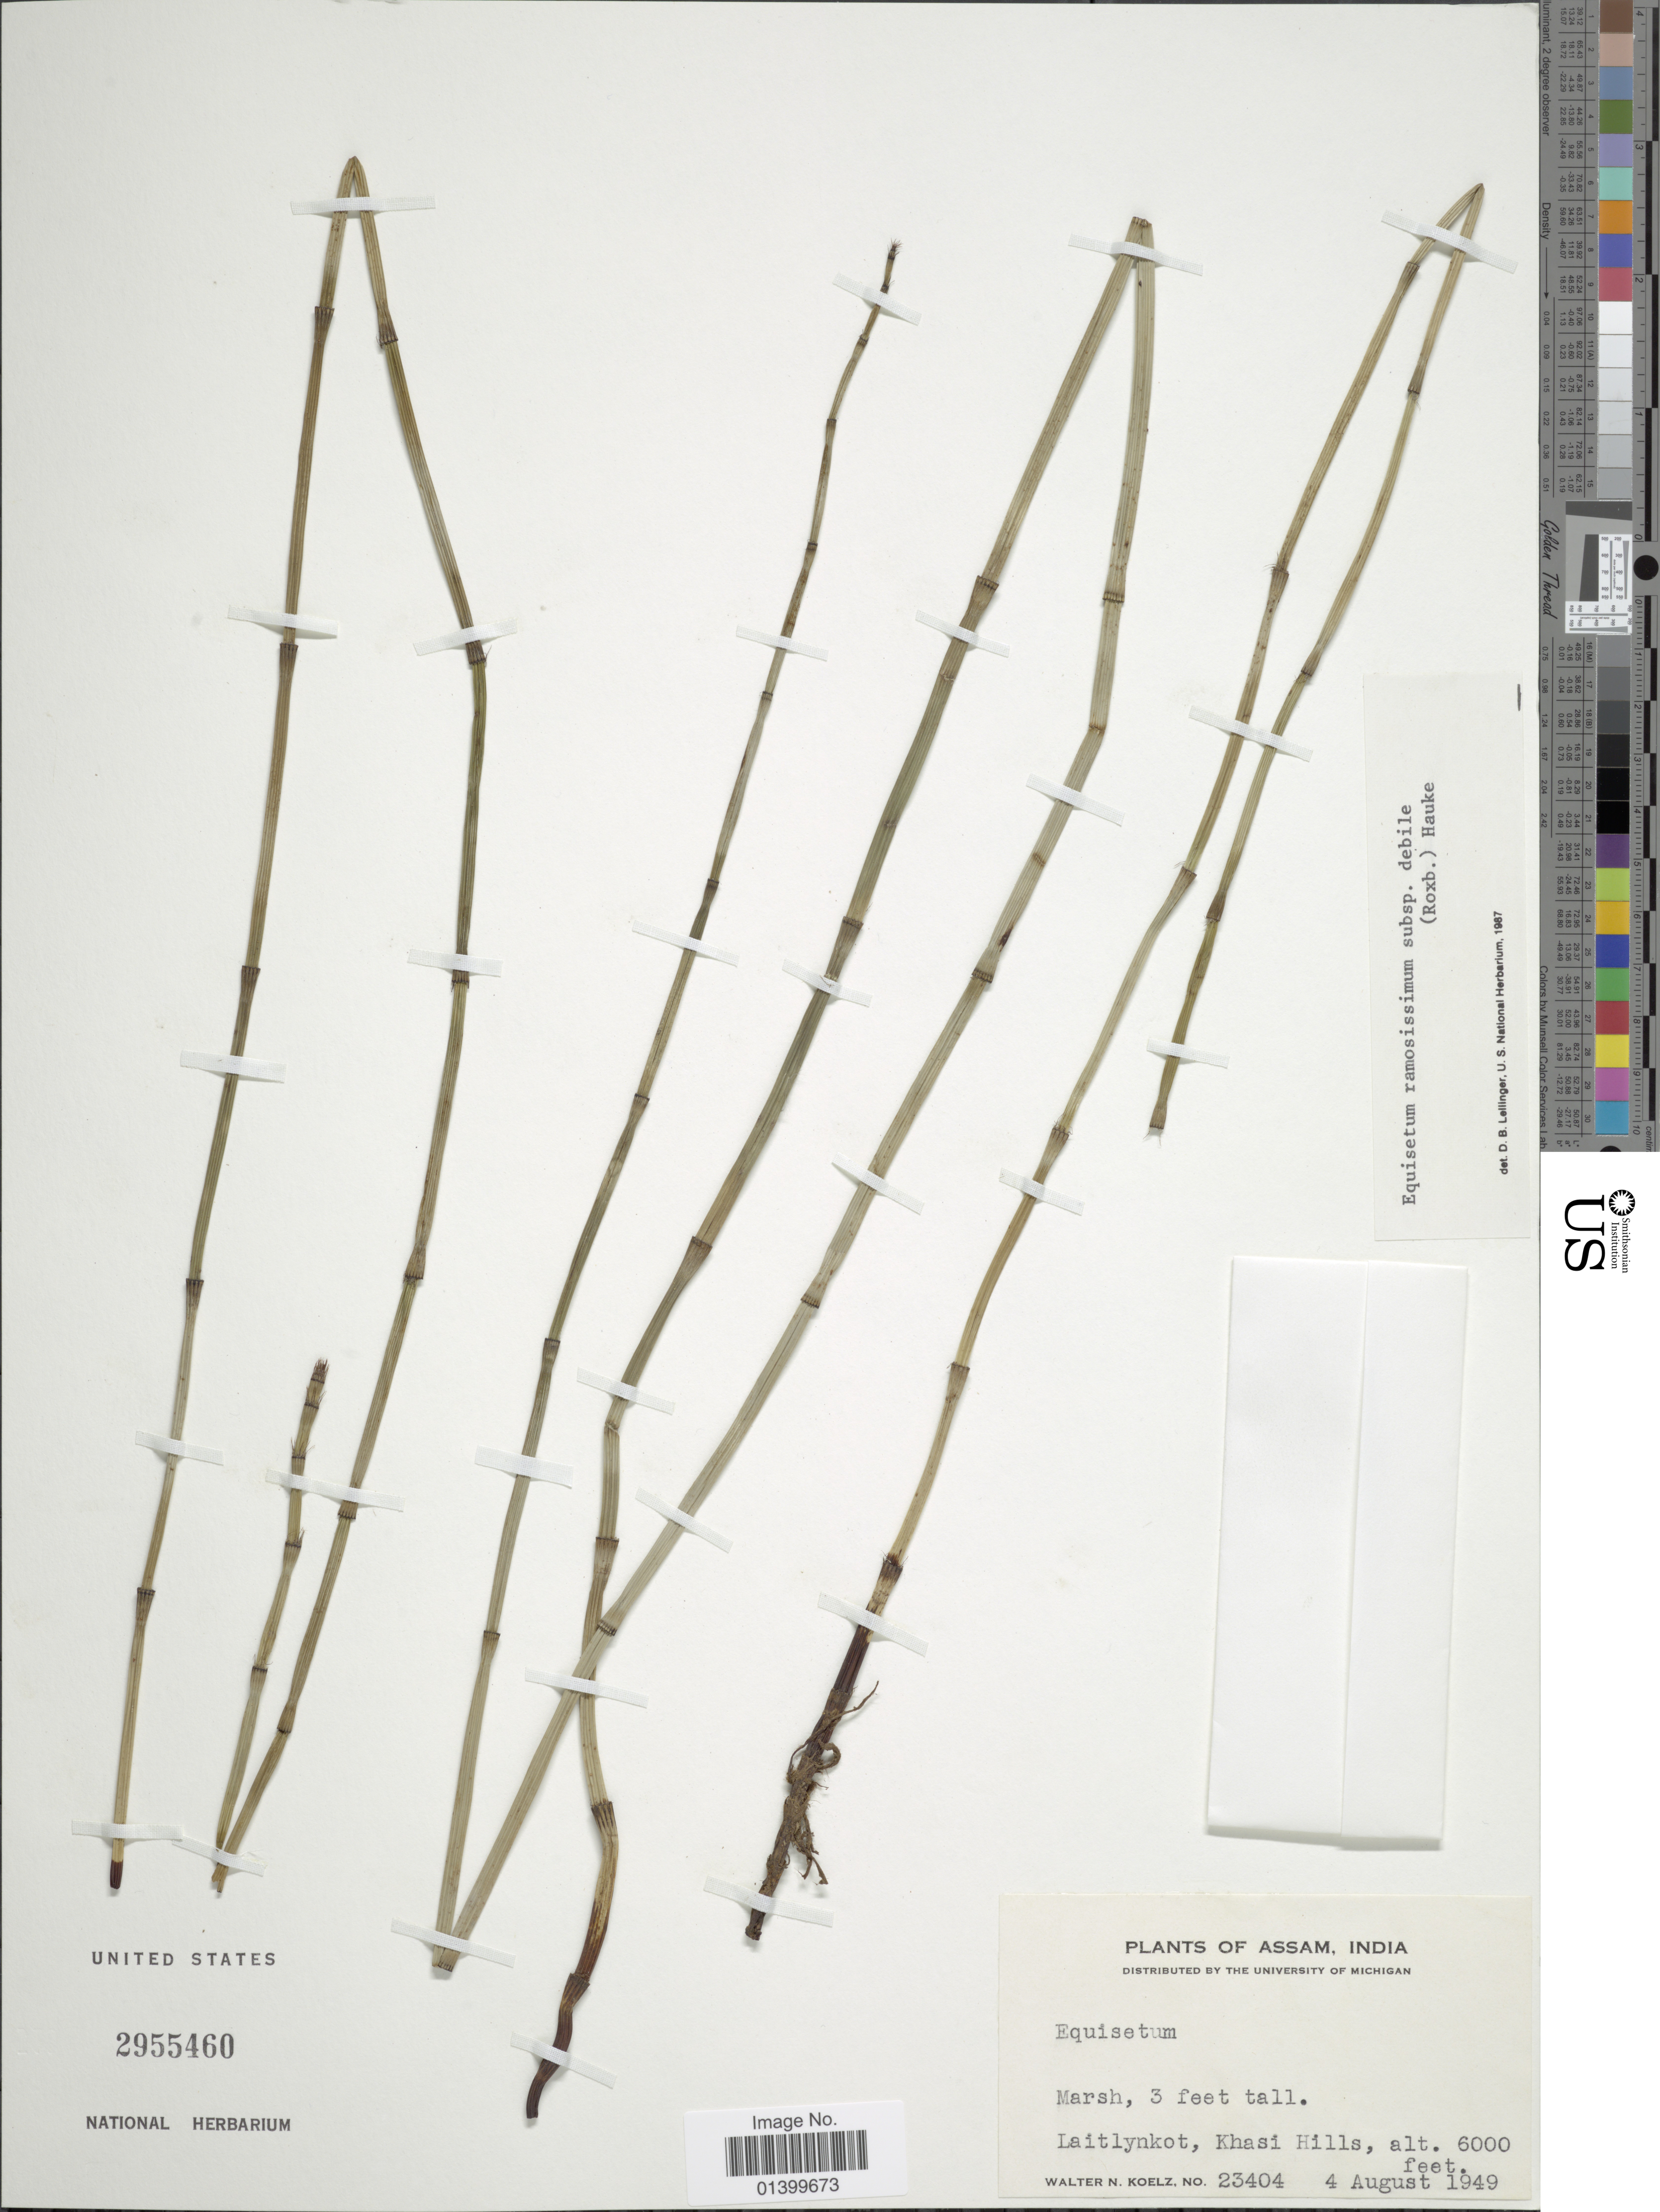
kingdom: Plantae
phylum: Tracheophyta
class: Polypodiopsida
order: Equisetales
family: Equisetaceae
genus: Equisetum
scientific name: Equisetum ramosissimum subsp. debile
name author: (Roxb. ex Vaucher) Hauke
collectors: W. N. Koelz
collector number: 23404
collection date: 1949-08-04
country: India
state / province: Meghalaya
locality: Plants of Assam, India. Laitlynkot, Khasi Hills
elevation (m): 1829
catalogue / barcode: US 2955460